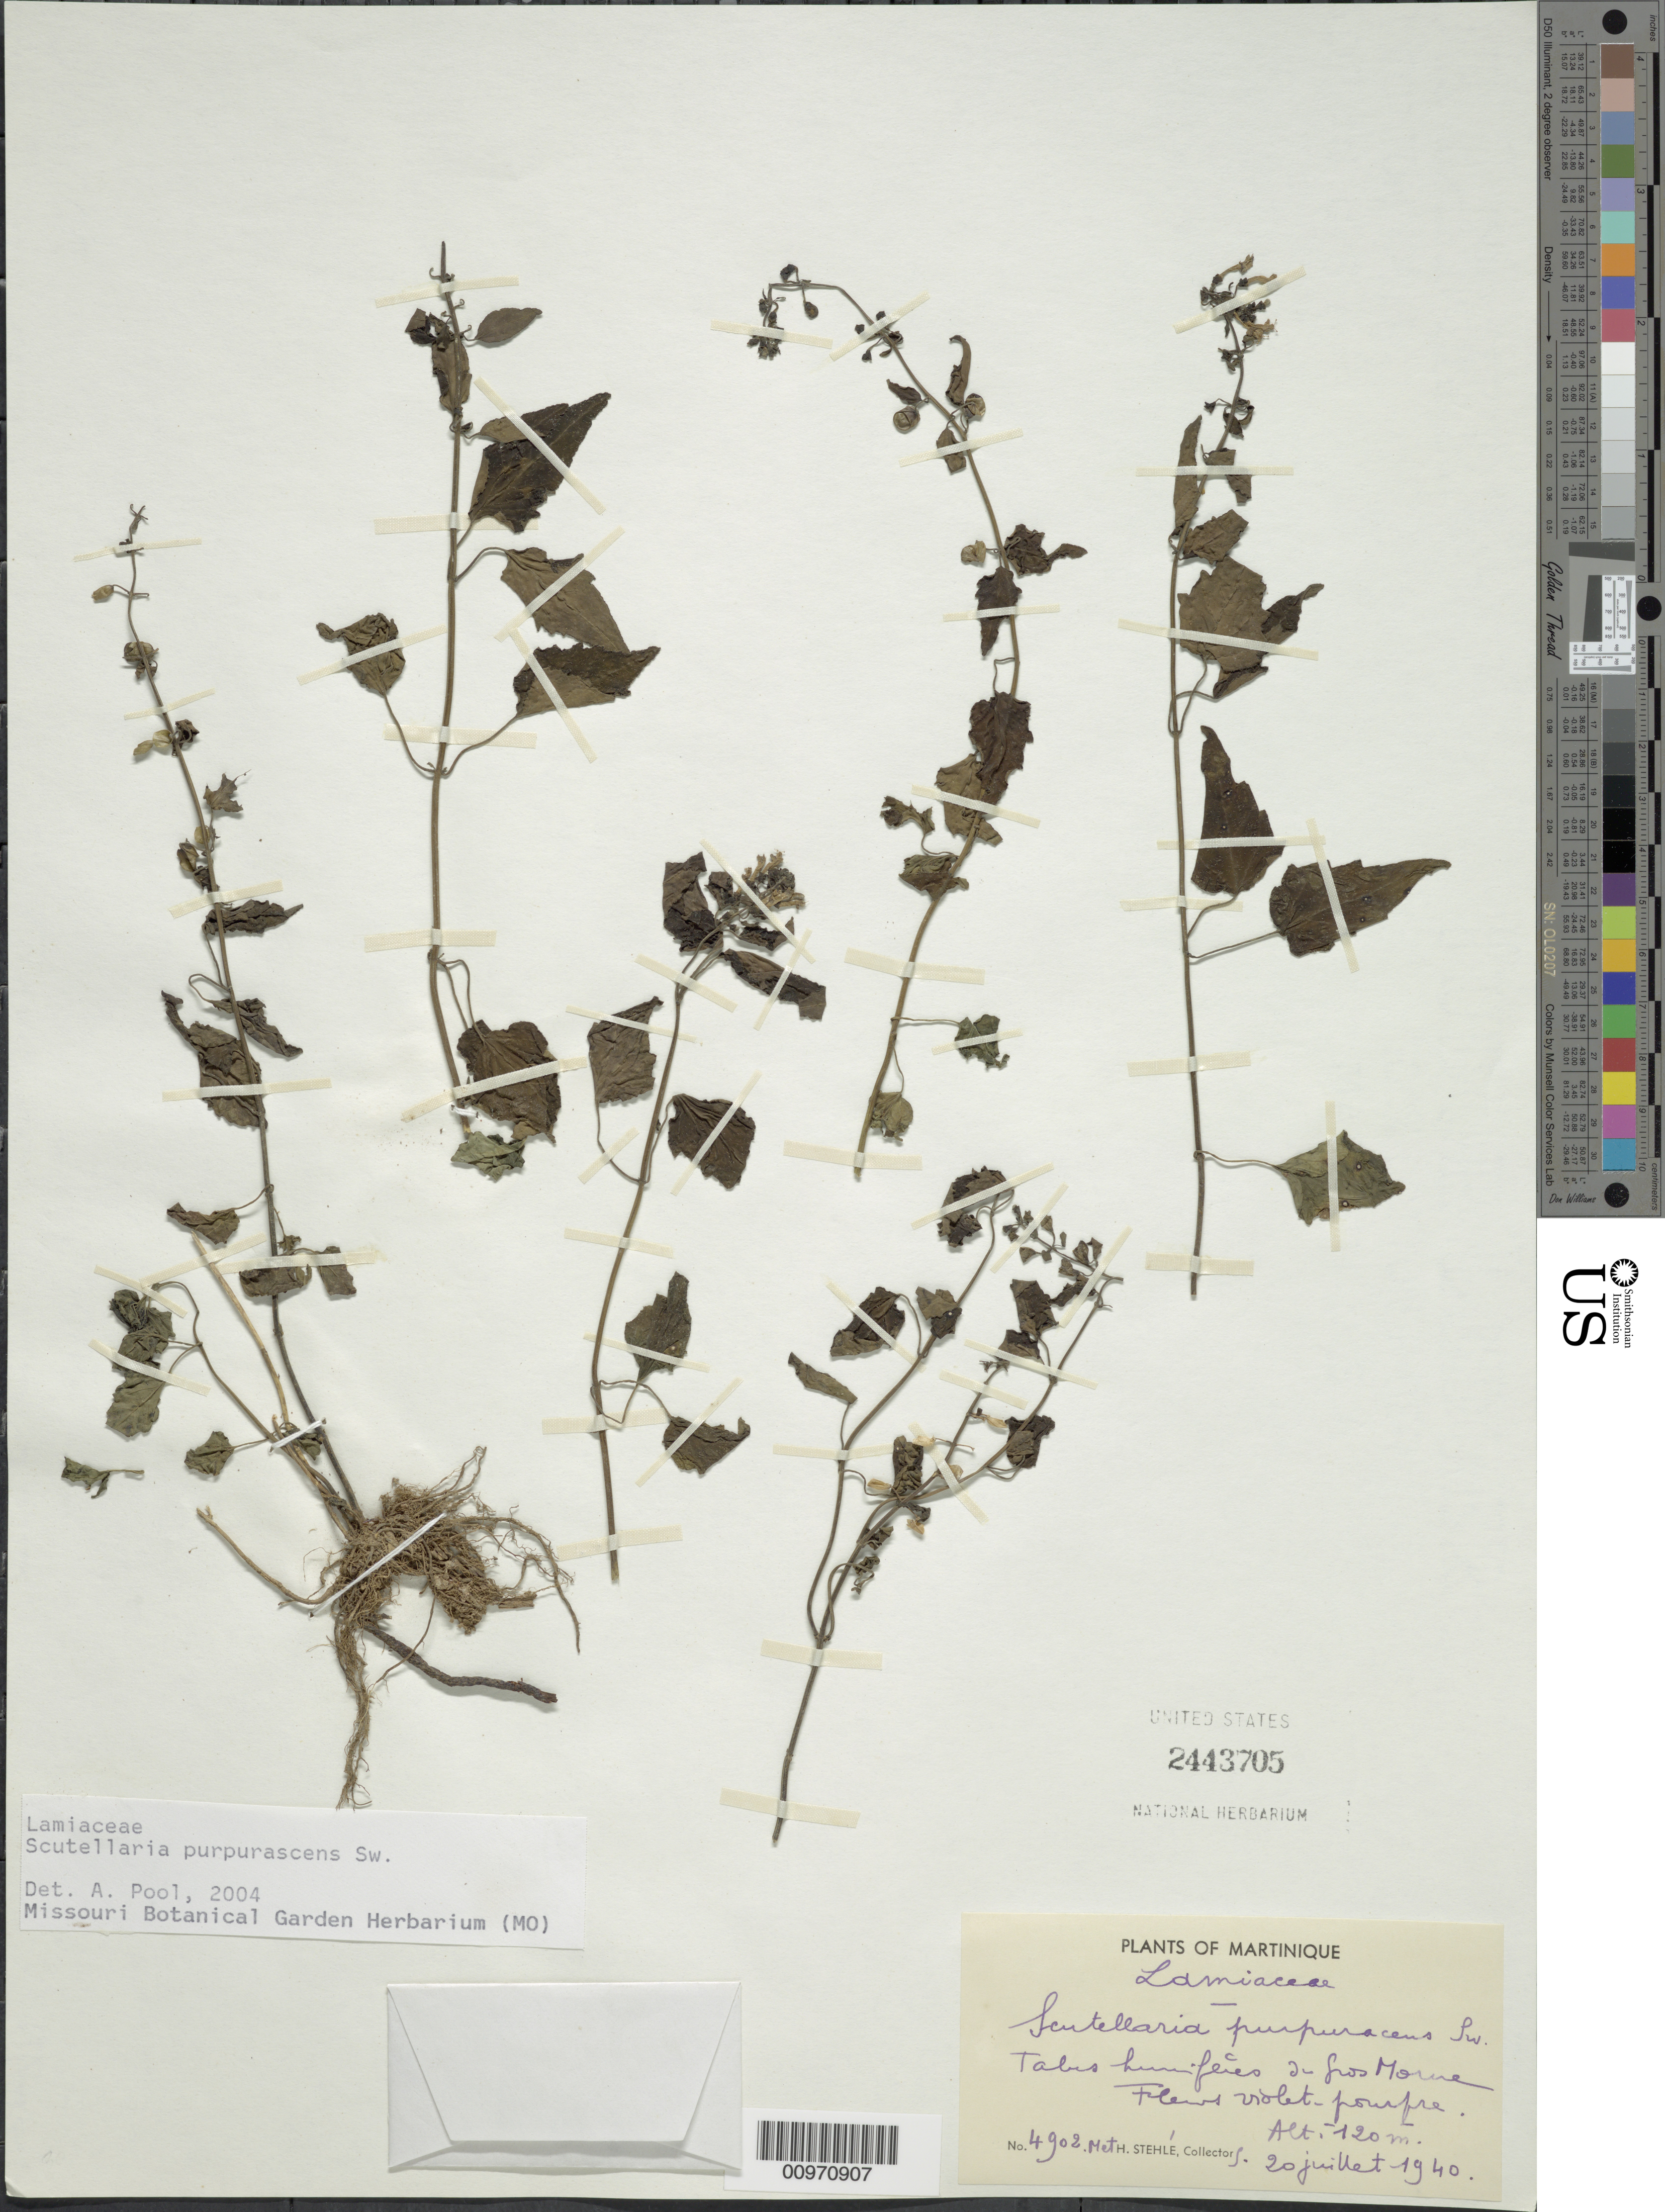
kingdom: Plantae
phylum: Tracheophyta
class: Magnoliopsida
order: Lamiales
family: Lamiaceae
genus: Scutellaria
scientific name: Scutellaria purpurascens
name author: Sw.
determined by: Pool, A., (MO), Missouri Botanical Garden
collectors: H. Stehlé & M. Stehlé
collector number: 4902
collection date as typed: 20 Jul 1940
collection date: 1940-07-20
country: Martinique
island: Martinique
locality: Gros Morne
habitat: Talus humifères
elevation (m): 120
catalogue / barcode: US 2443705